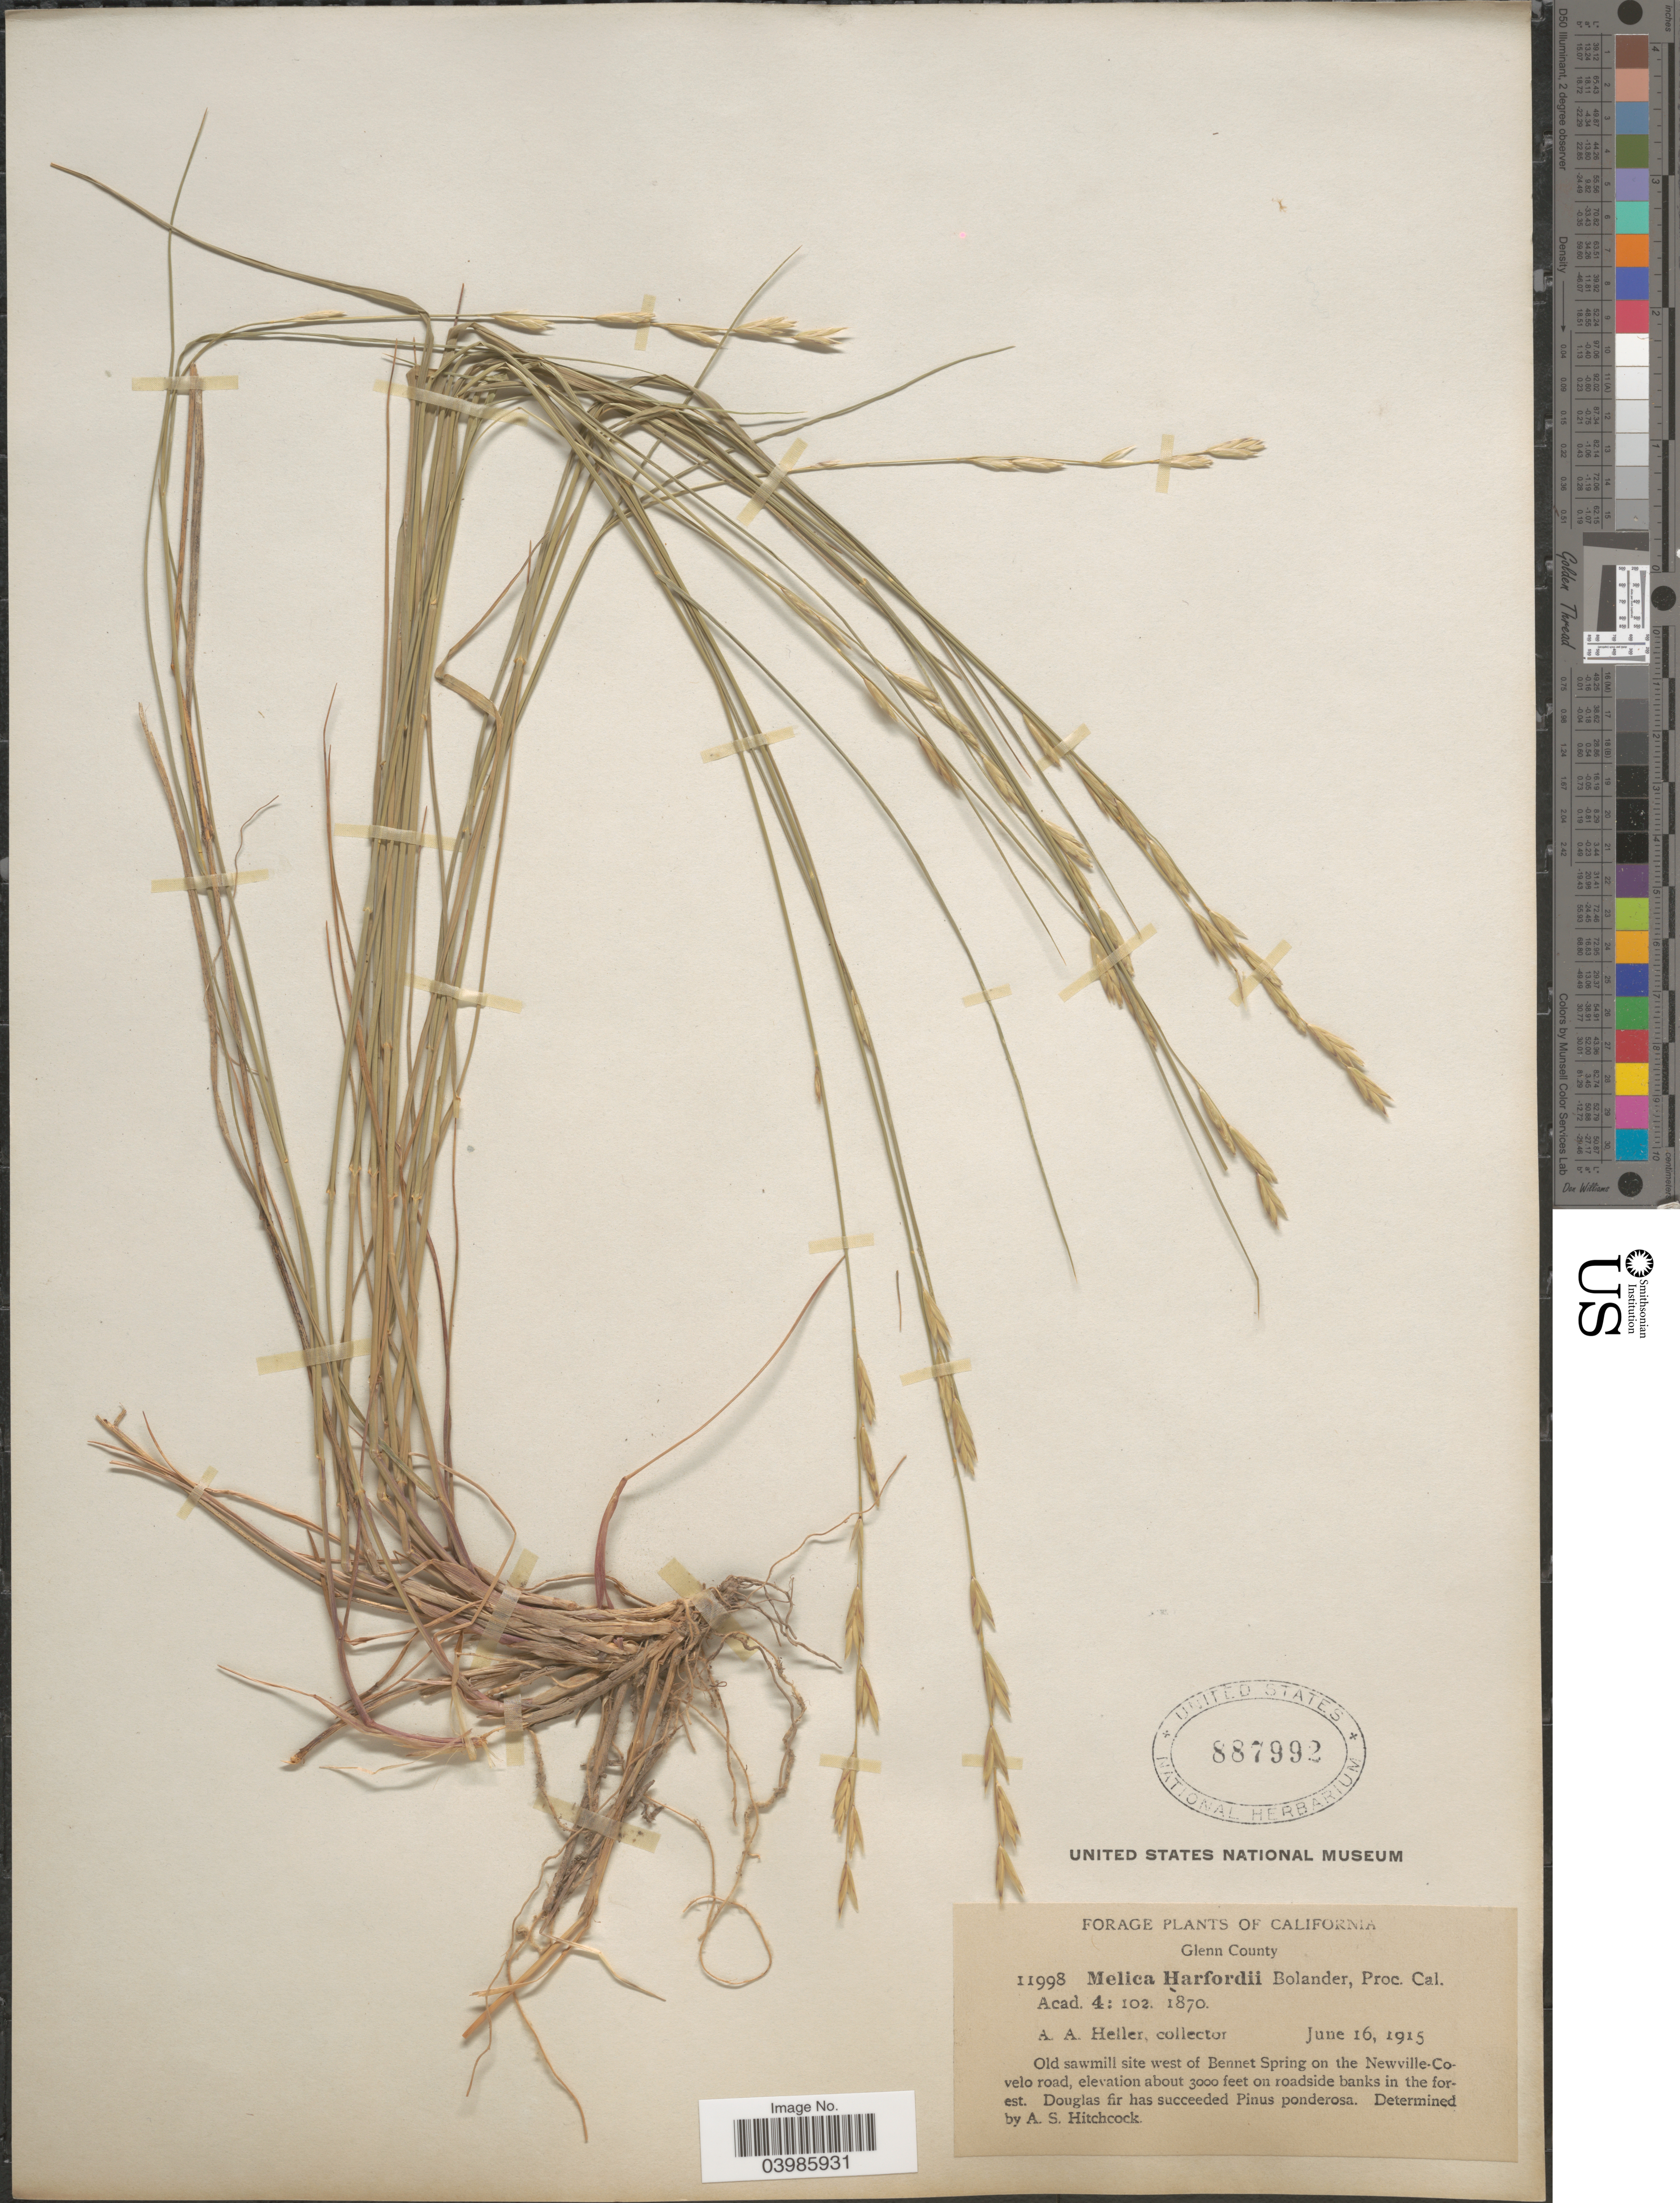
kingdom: Plantae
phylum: Tracheophyta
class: Liliopsida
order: Poales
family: Poaceae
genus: Melica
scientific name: Melica harfordii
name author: Bol.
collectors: A. S. Hitchcock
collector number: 11998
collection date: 1915-06-16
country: United States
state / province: California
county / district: Glenn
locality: Glenn County. Old sawmill site west of Bennet Spring on the Newville-Covelo road.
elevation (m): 914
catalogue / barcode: US 887992